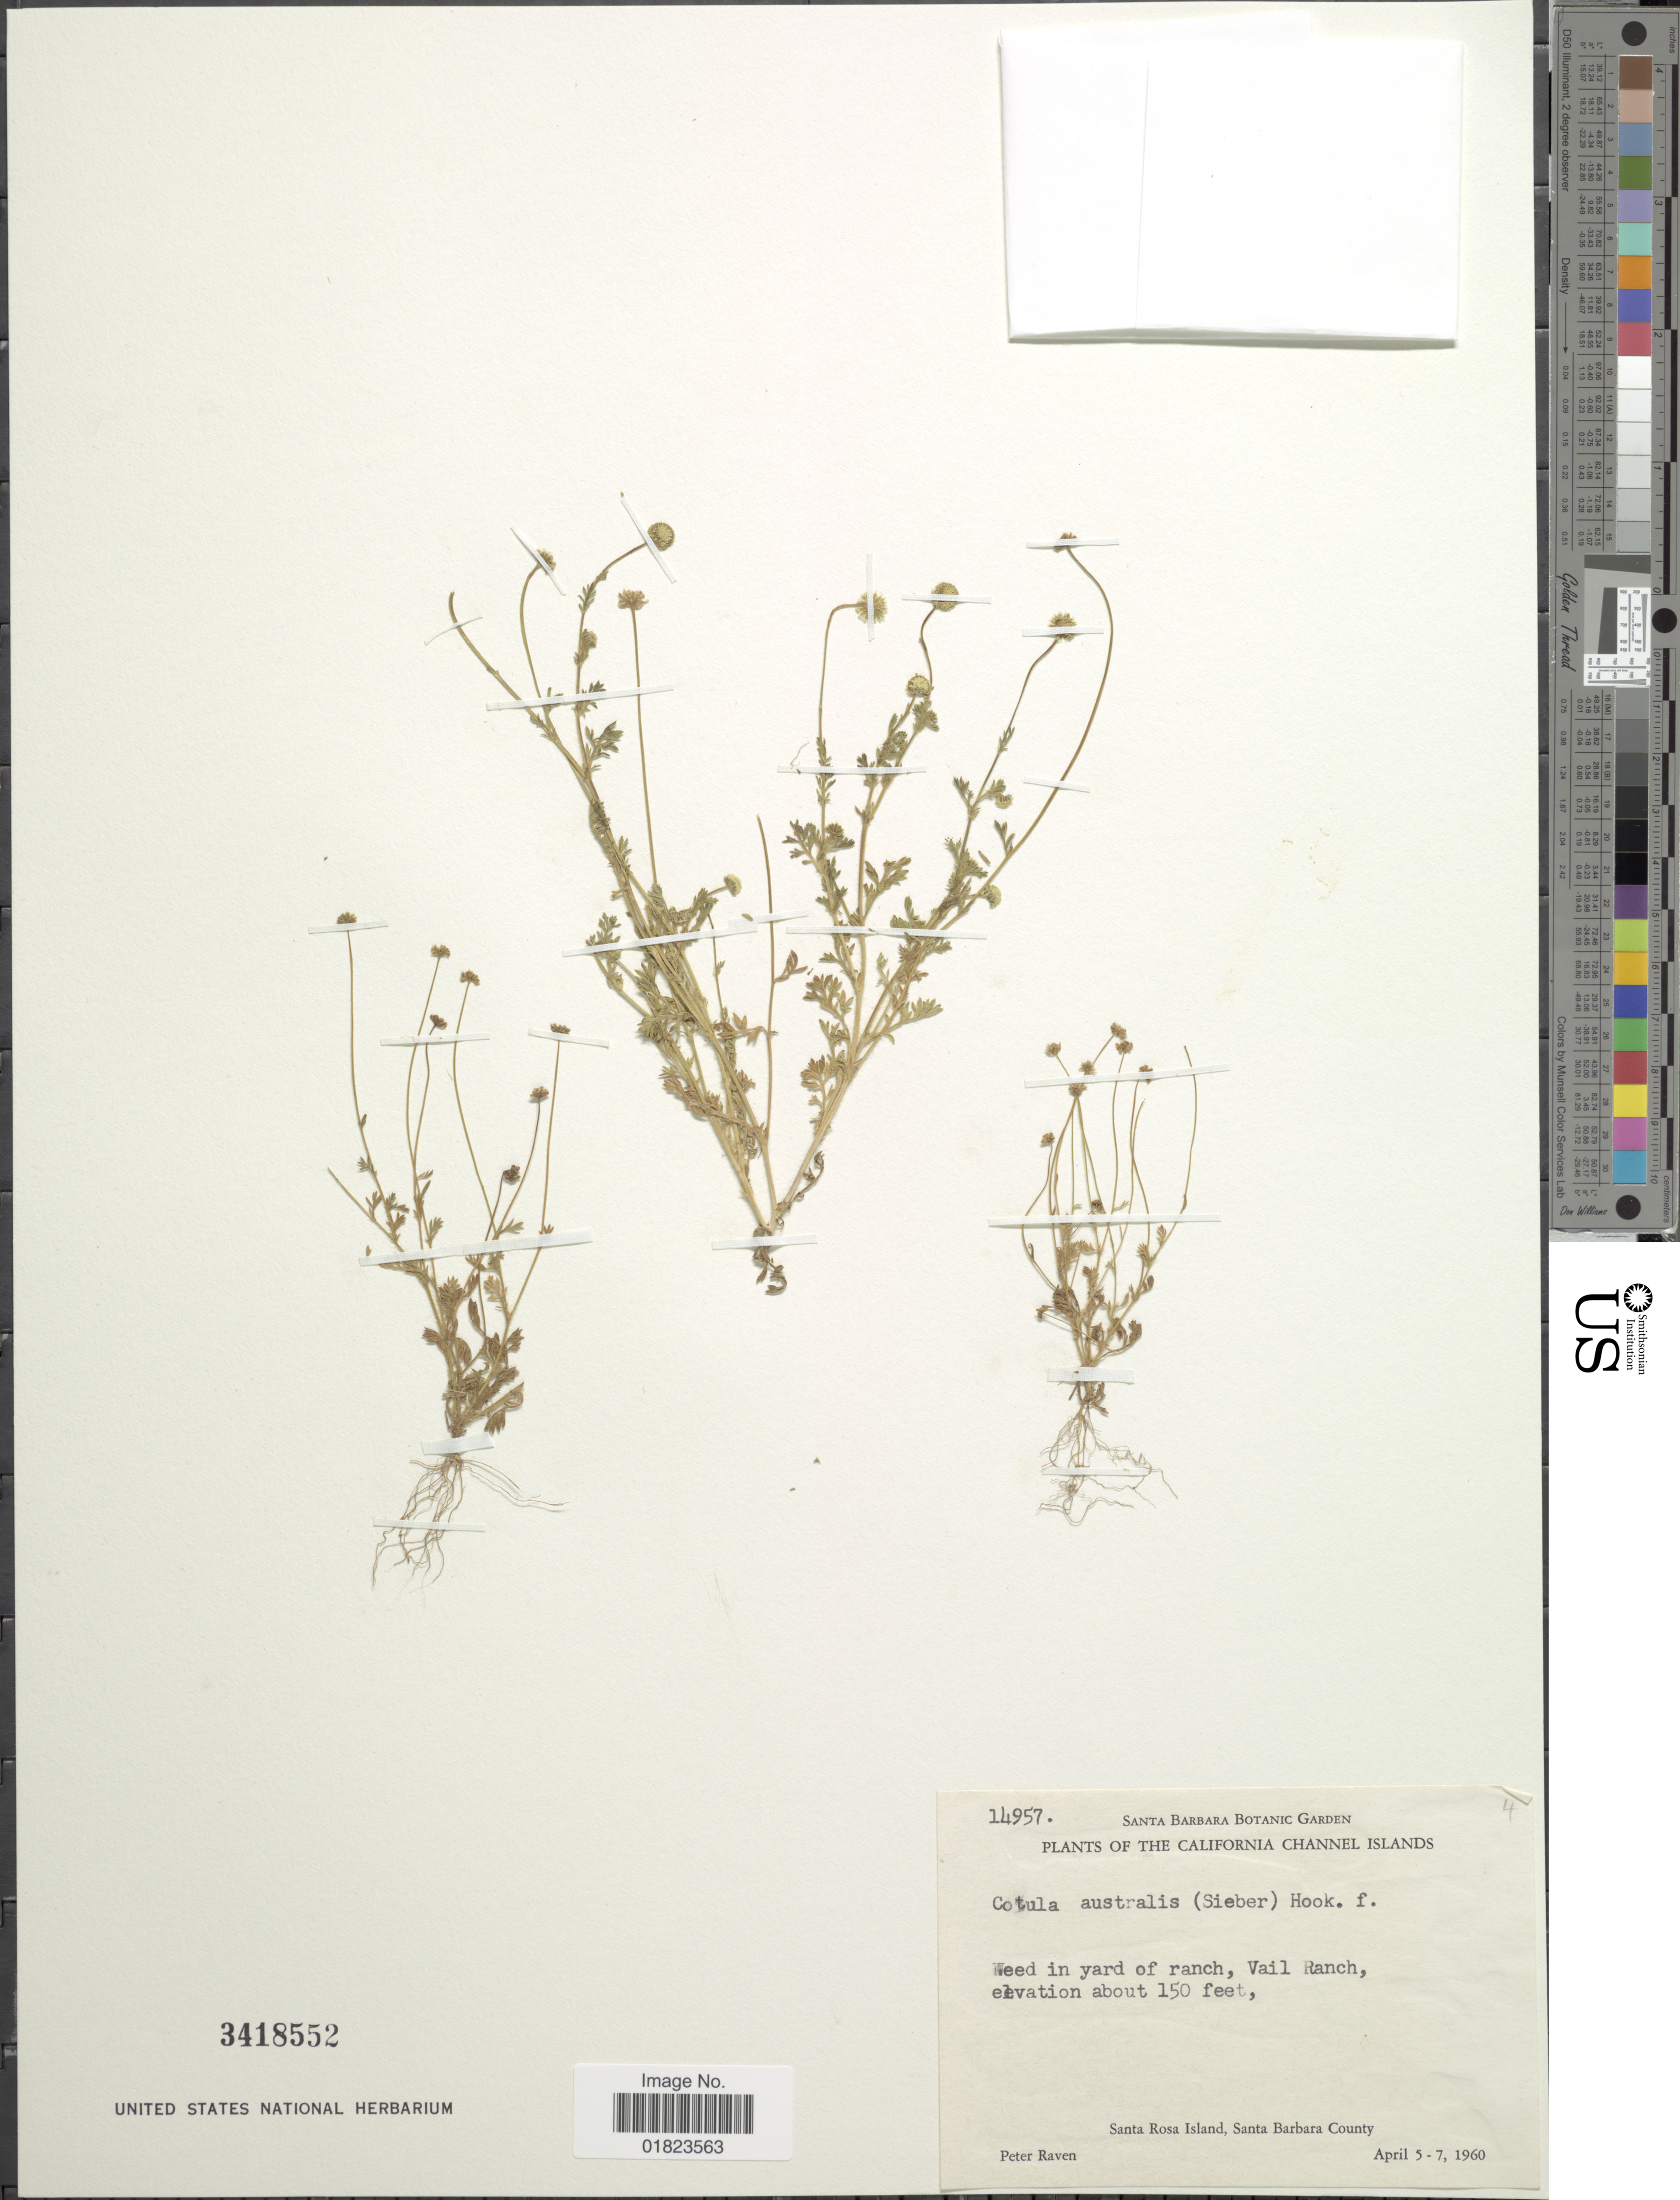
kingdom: Plantae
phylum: Tracheophyta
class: Magnoliopsida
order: Asterales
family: Asteraceae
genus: Cotula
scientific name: Cotula australis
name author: (Sieber ex Spreng.) Hook. f.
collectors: P. Raven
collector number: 14957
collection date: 1960-04-05/1960-04-07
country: United States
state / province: California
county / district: Santa Barbara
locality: California Channel Islands. Vail ranch. Santa Rosa Island, Santa Barbara County.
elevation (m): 46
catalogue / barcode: US 3418552